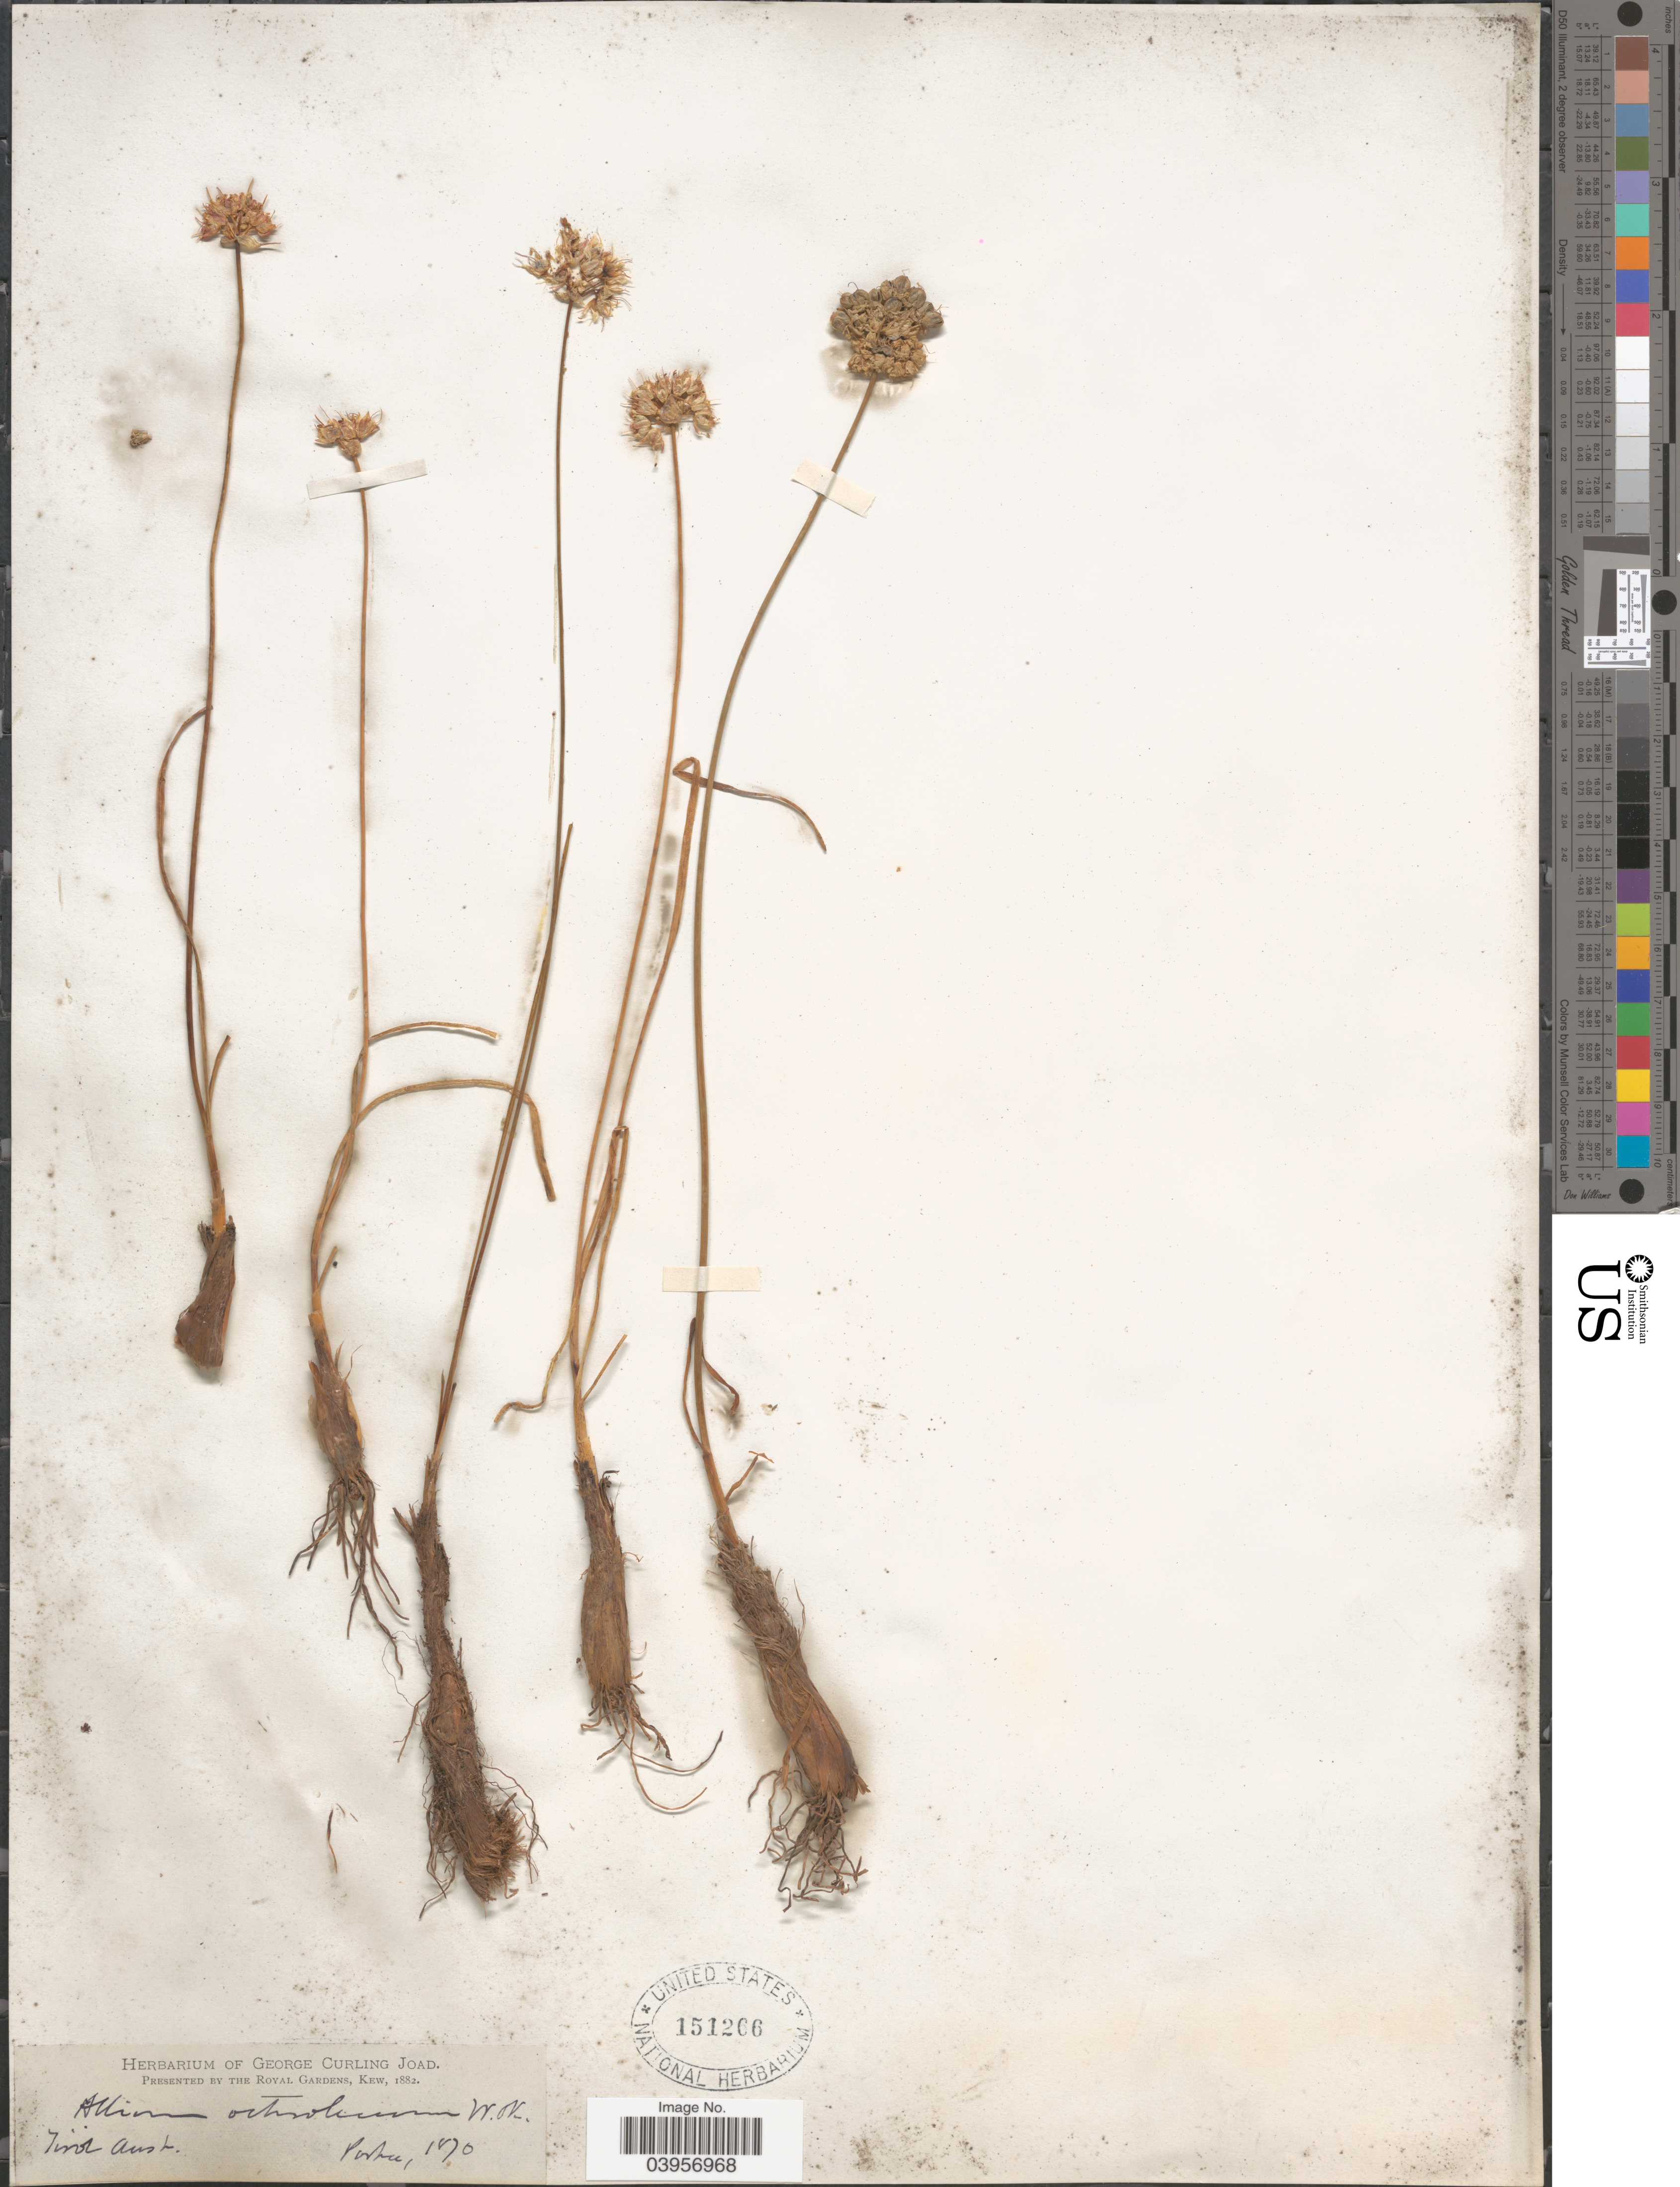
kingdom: Plantae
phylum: Tracheophyta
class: Liliopsida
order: Asparagales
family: Amaryllidaceae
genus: Allium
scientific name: Allium ochroleucum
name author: Waldst. & Kit.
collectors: -- Porta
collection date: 1870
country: Austria / Italy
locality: Tirol Aust.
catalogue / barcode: US 151266